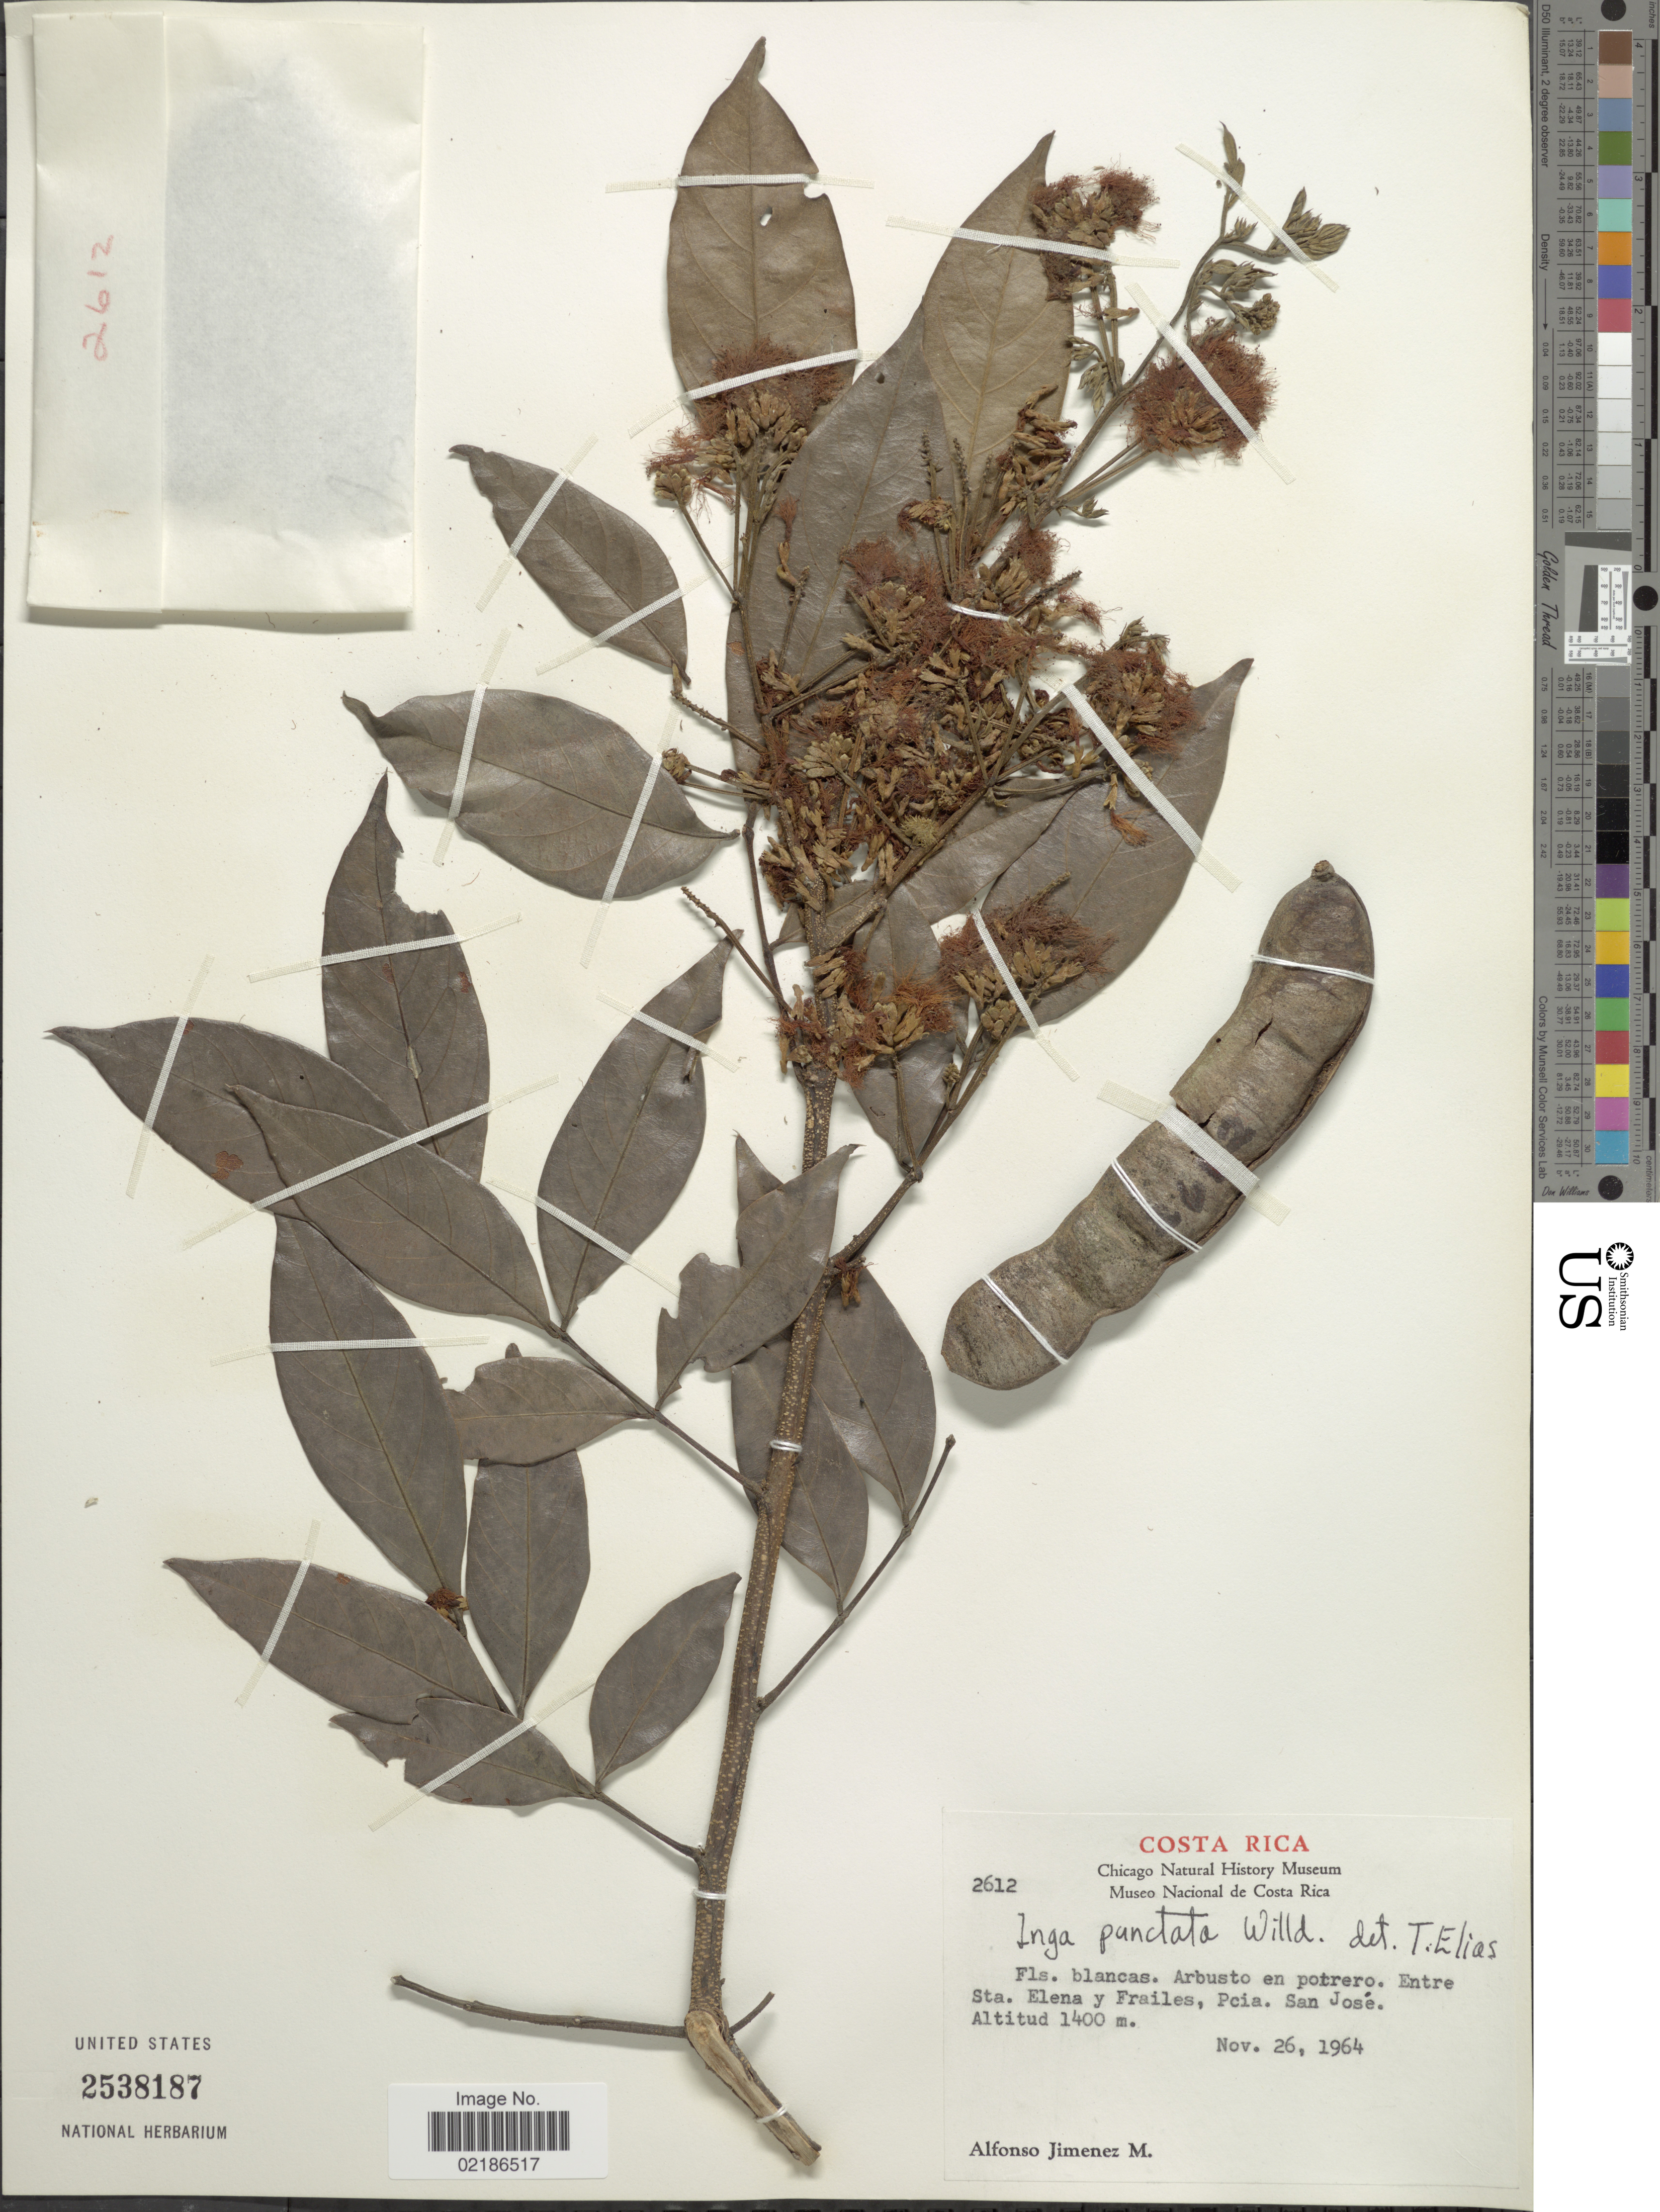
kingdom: Plantae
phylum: Tracheophyta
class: Magnoliopsida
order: Fabales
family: Fabaceae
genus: Inga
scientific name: Inga punctata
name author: Willd.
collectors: A. Jimenez M.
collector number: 2612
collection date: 1964-11-26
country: Costa Rica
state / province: San José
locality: Entre Sta. Elena y Frailes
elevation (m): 1400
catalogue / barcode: US 2538187